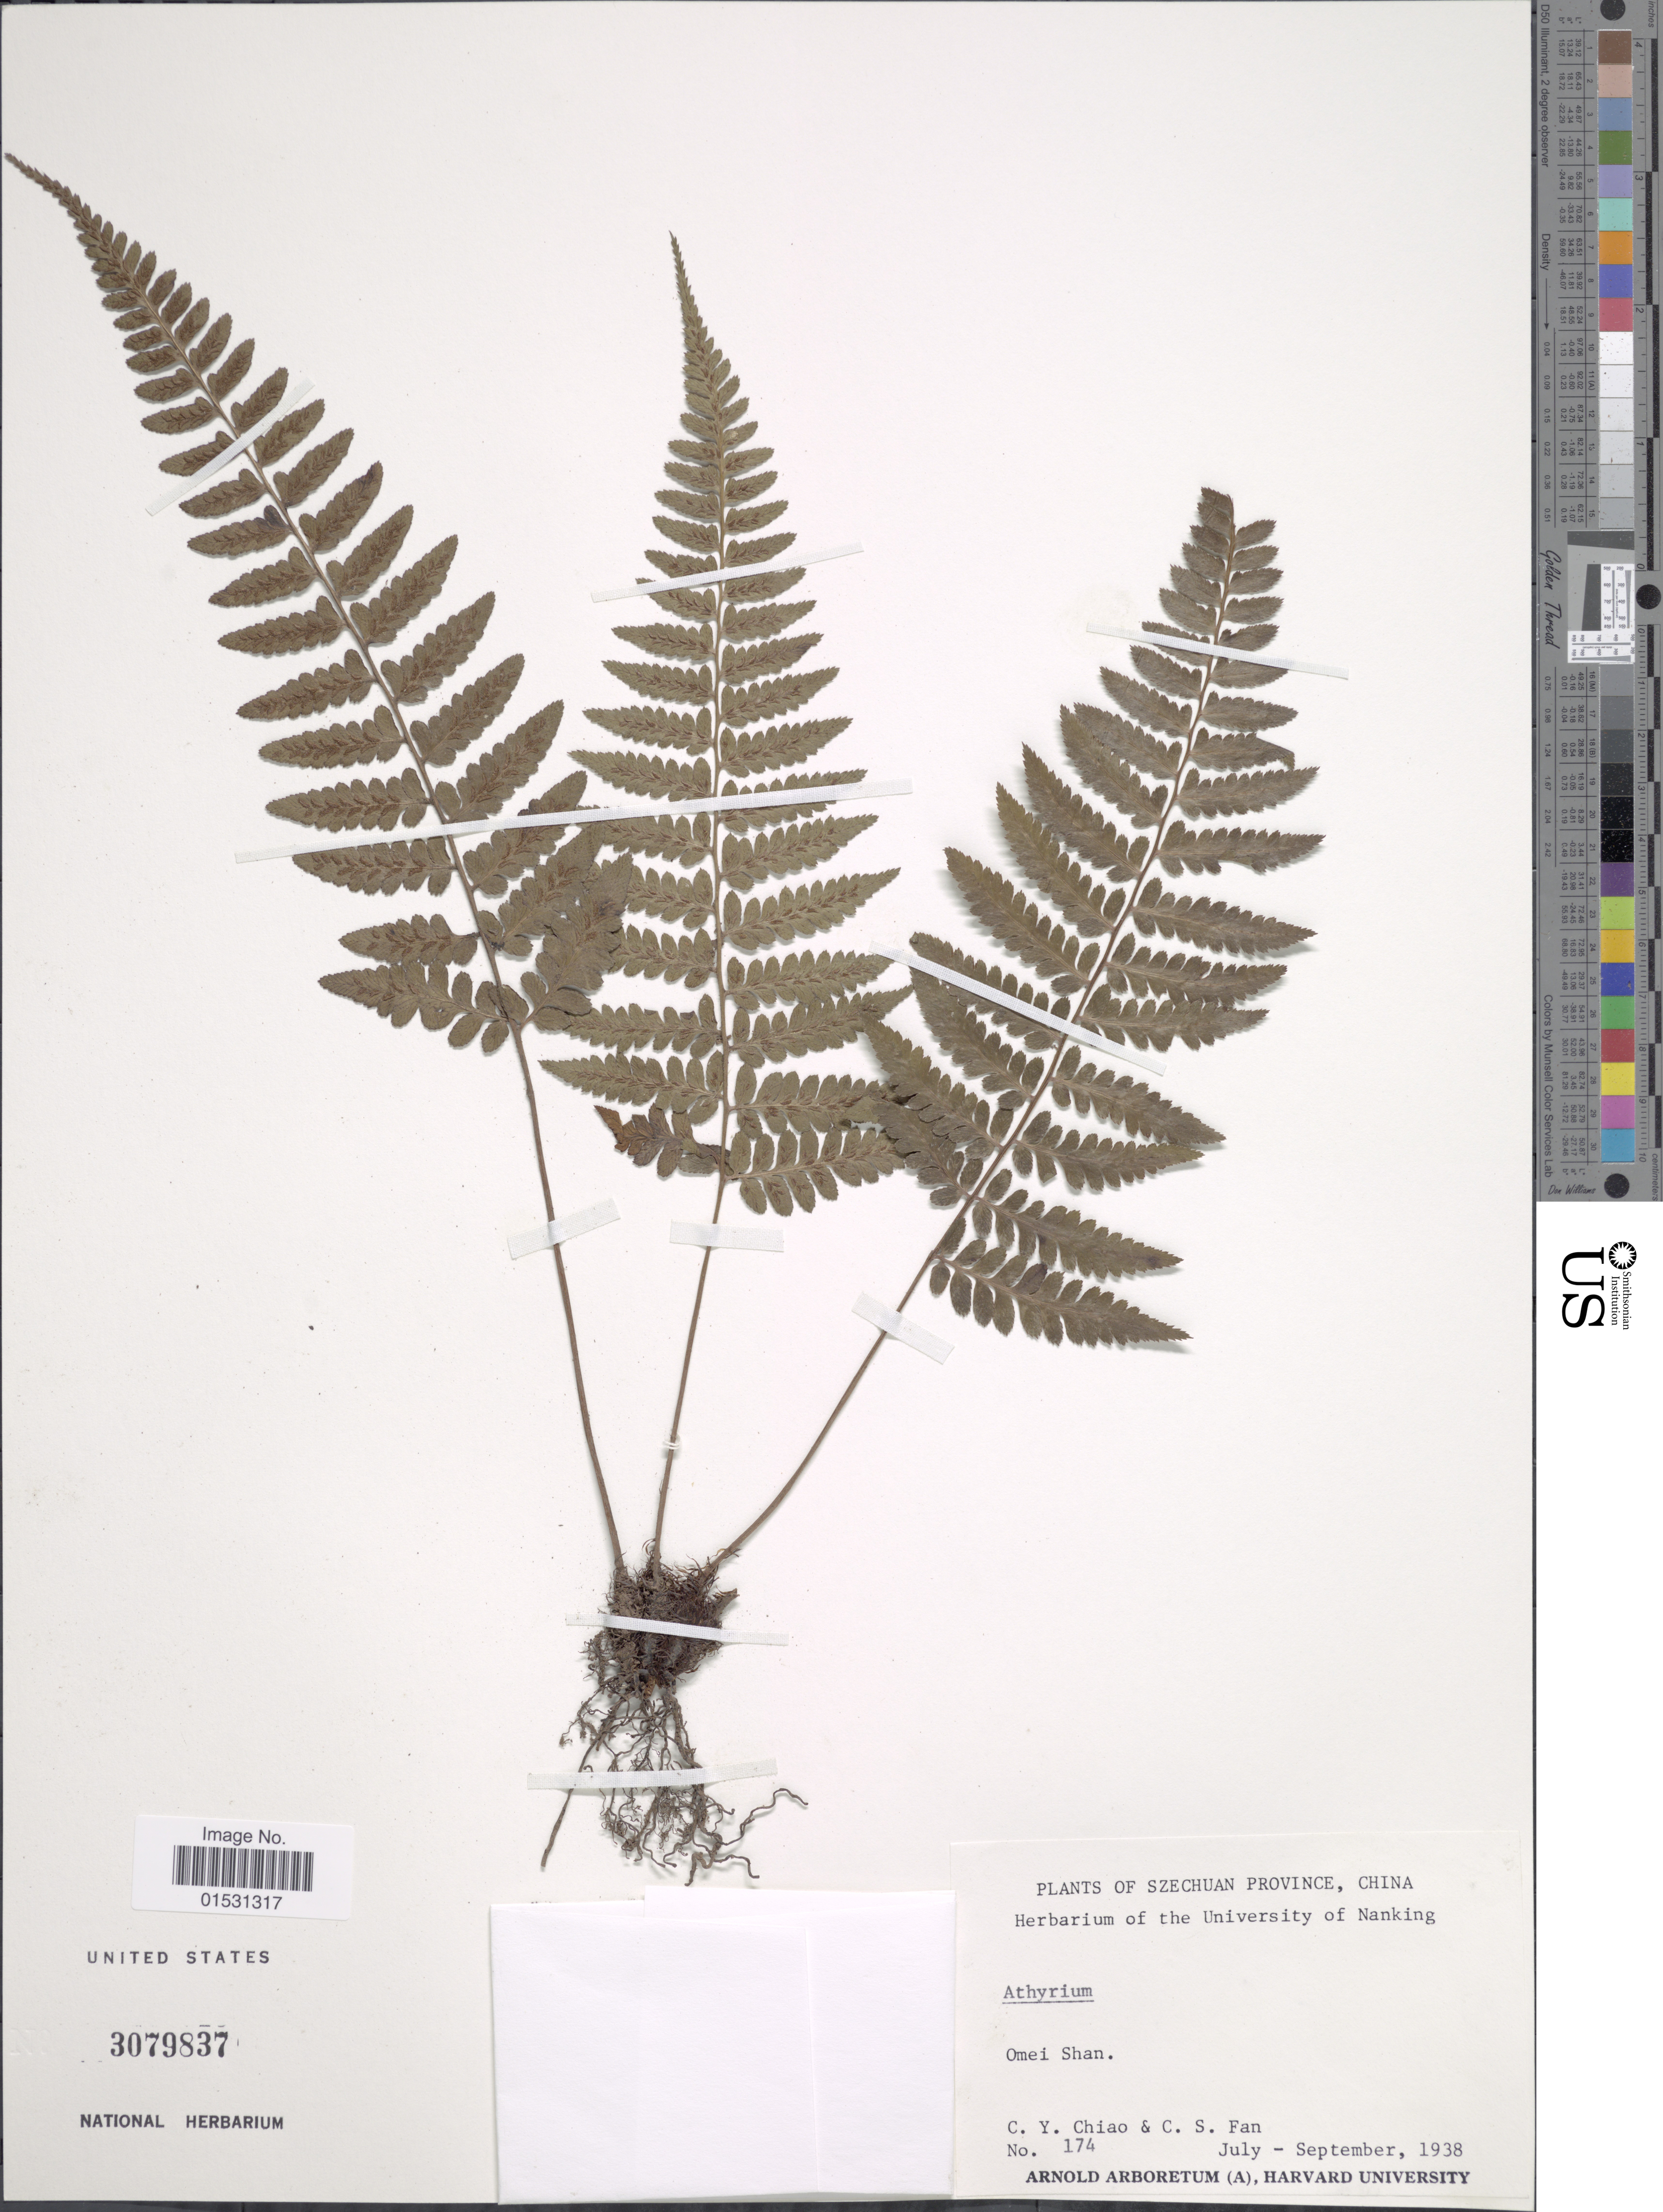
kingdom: Plantae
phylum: Tracheophyta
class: Polypodiopsida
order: Polypodiales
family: Athyriaceae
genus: Athyrium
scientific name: Athyrium sp.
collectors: C. Y. Chiao & C. S. Fan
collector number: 174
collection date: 1938-07/1938-09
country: China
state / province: Sichuan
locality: Szechuan Province. Omei Shan.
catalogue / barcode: US 3079837